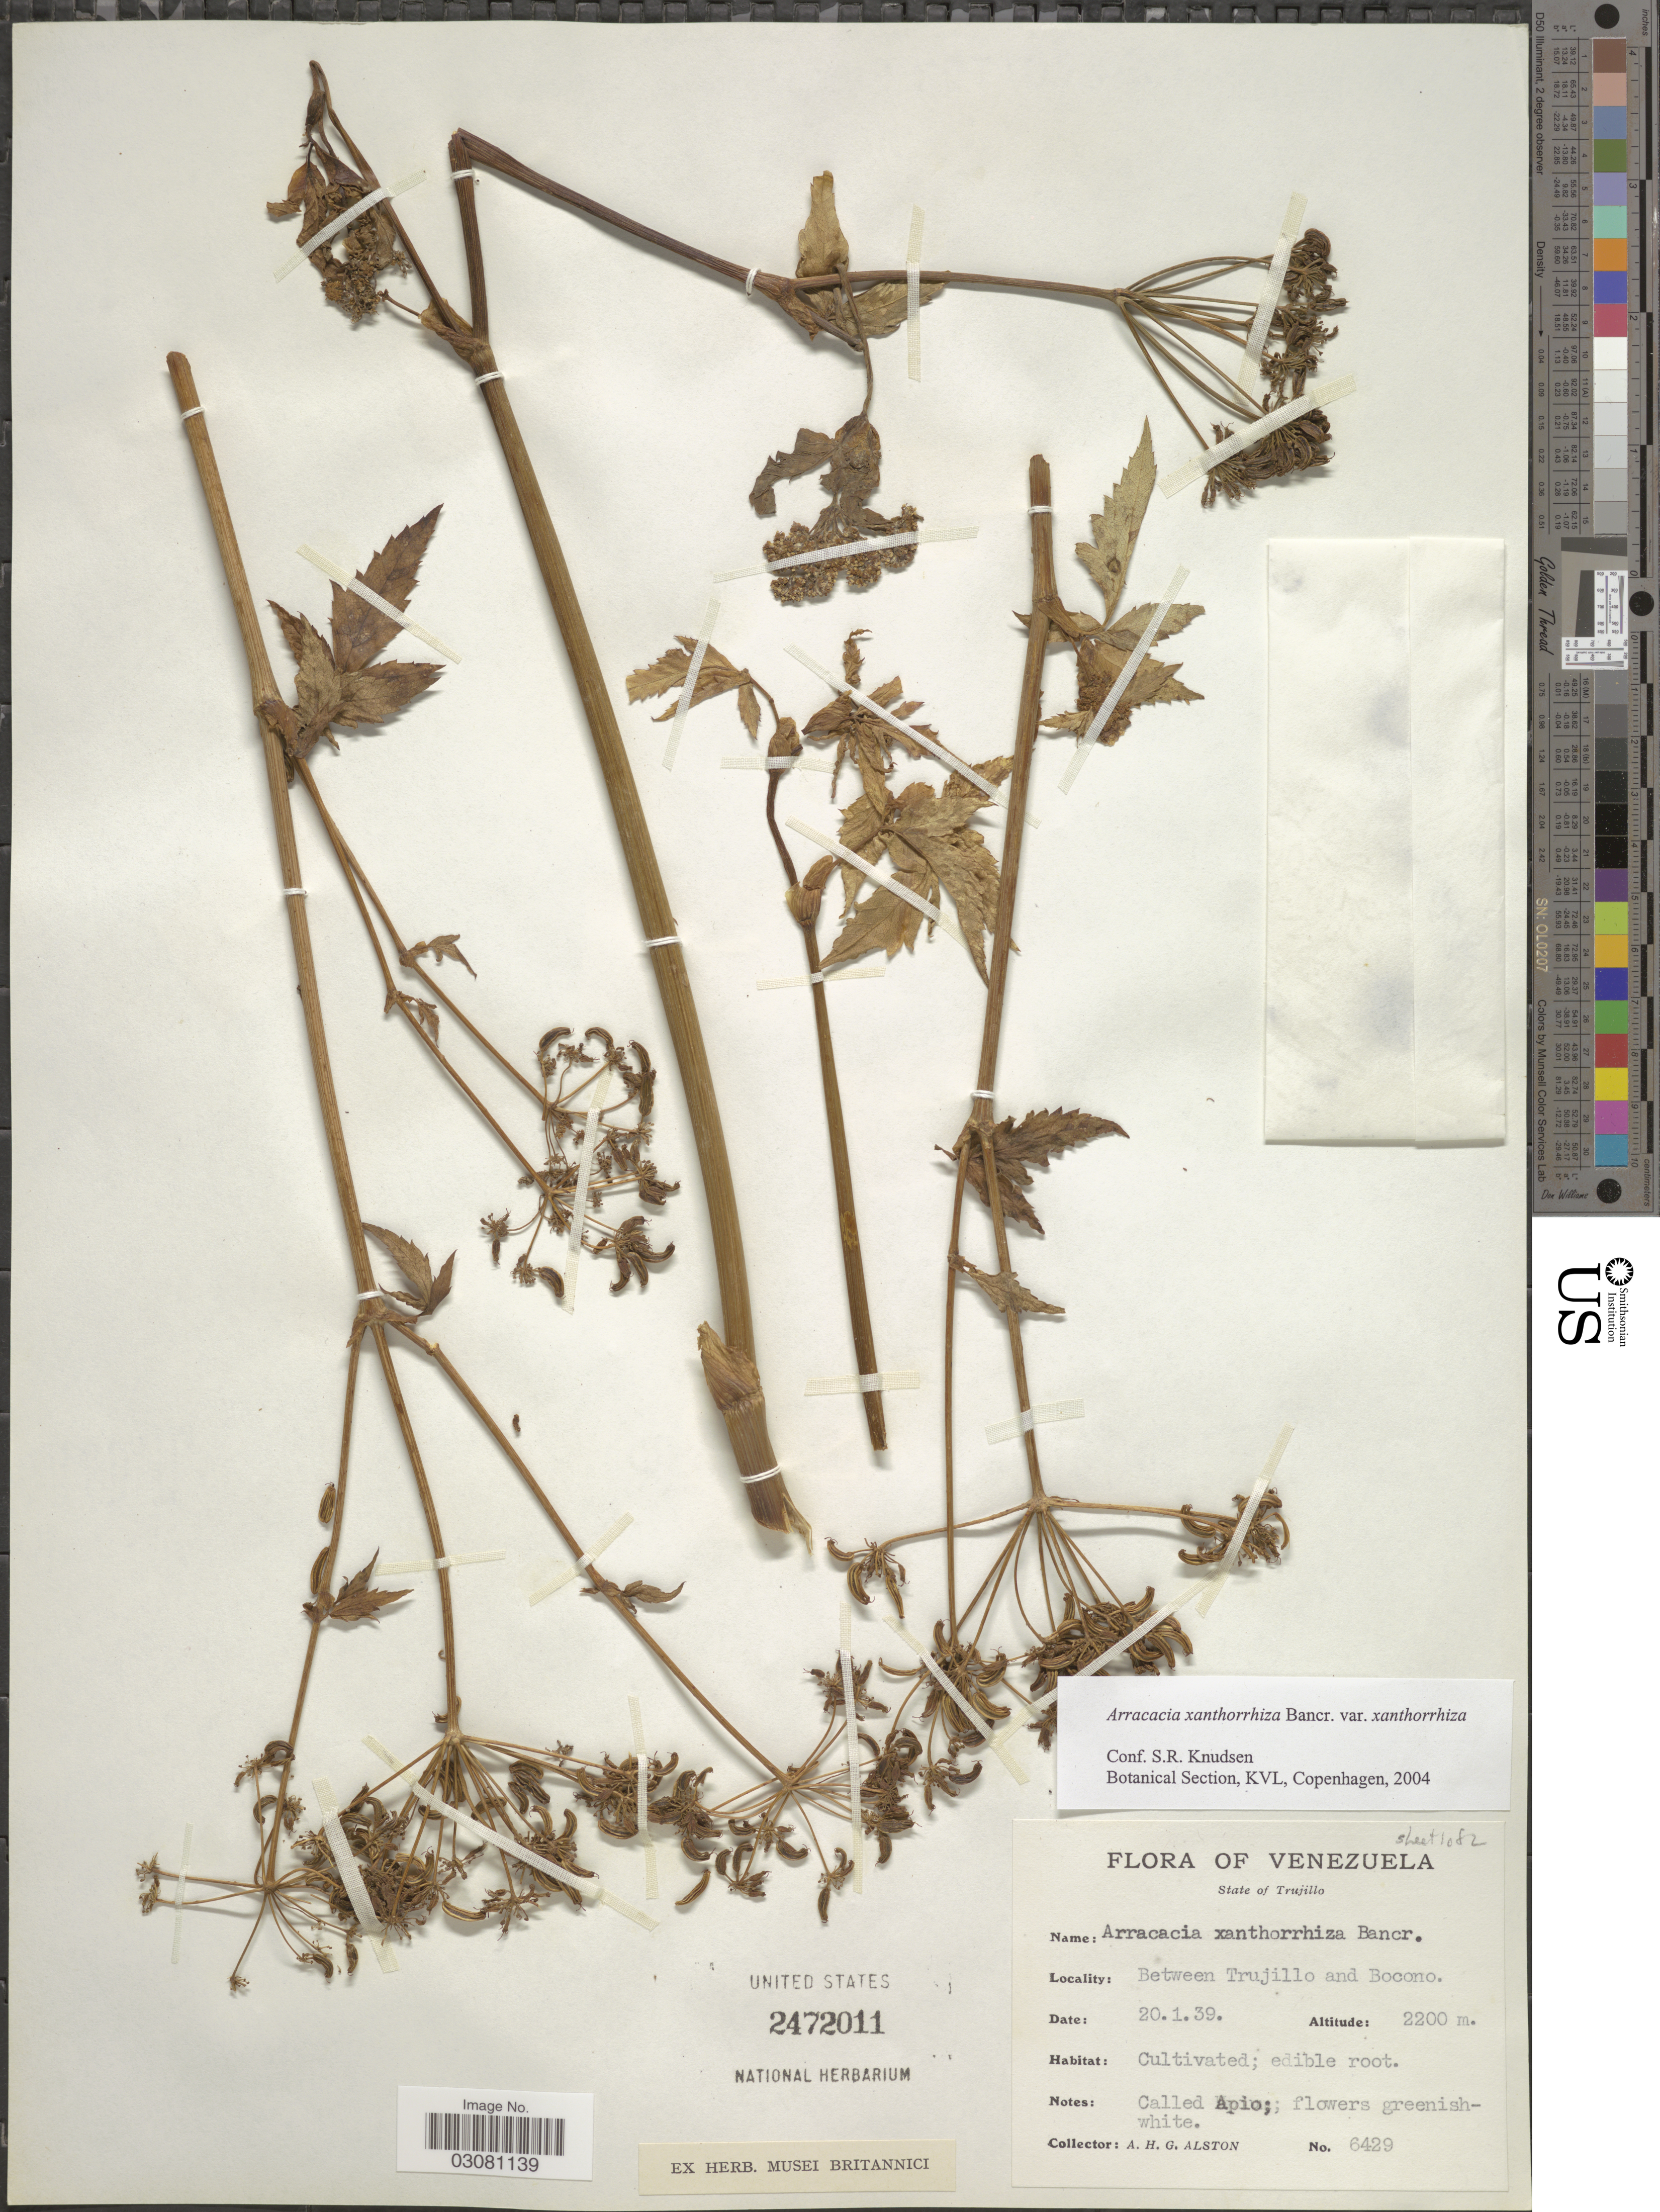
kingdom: Plantae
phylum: Tracheophyta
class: Magnoliopsida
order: Apiales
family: Apiaceae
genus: Arracacia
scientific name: Arracacia xanthorrhiza var. xanthorrhiza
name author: Bancr.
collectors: A. H. Alston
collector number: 6429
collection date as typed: Transcribed d/m/y: 20/1/39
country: Venezuela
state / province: Trujillo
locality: Between Trujillo and Bocono.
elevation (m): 2200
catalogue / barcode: US 2472011